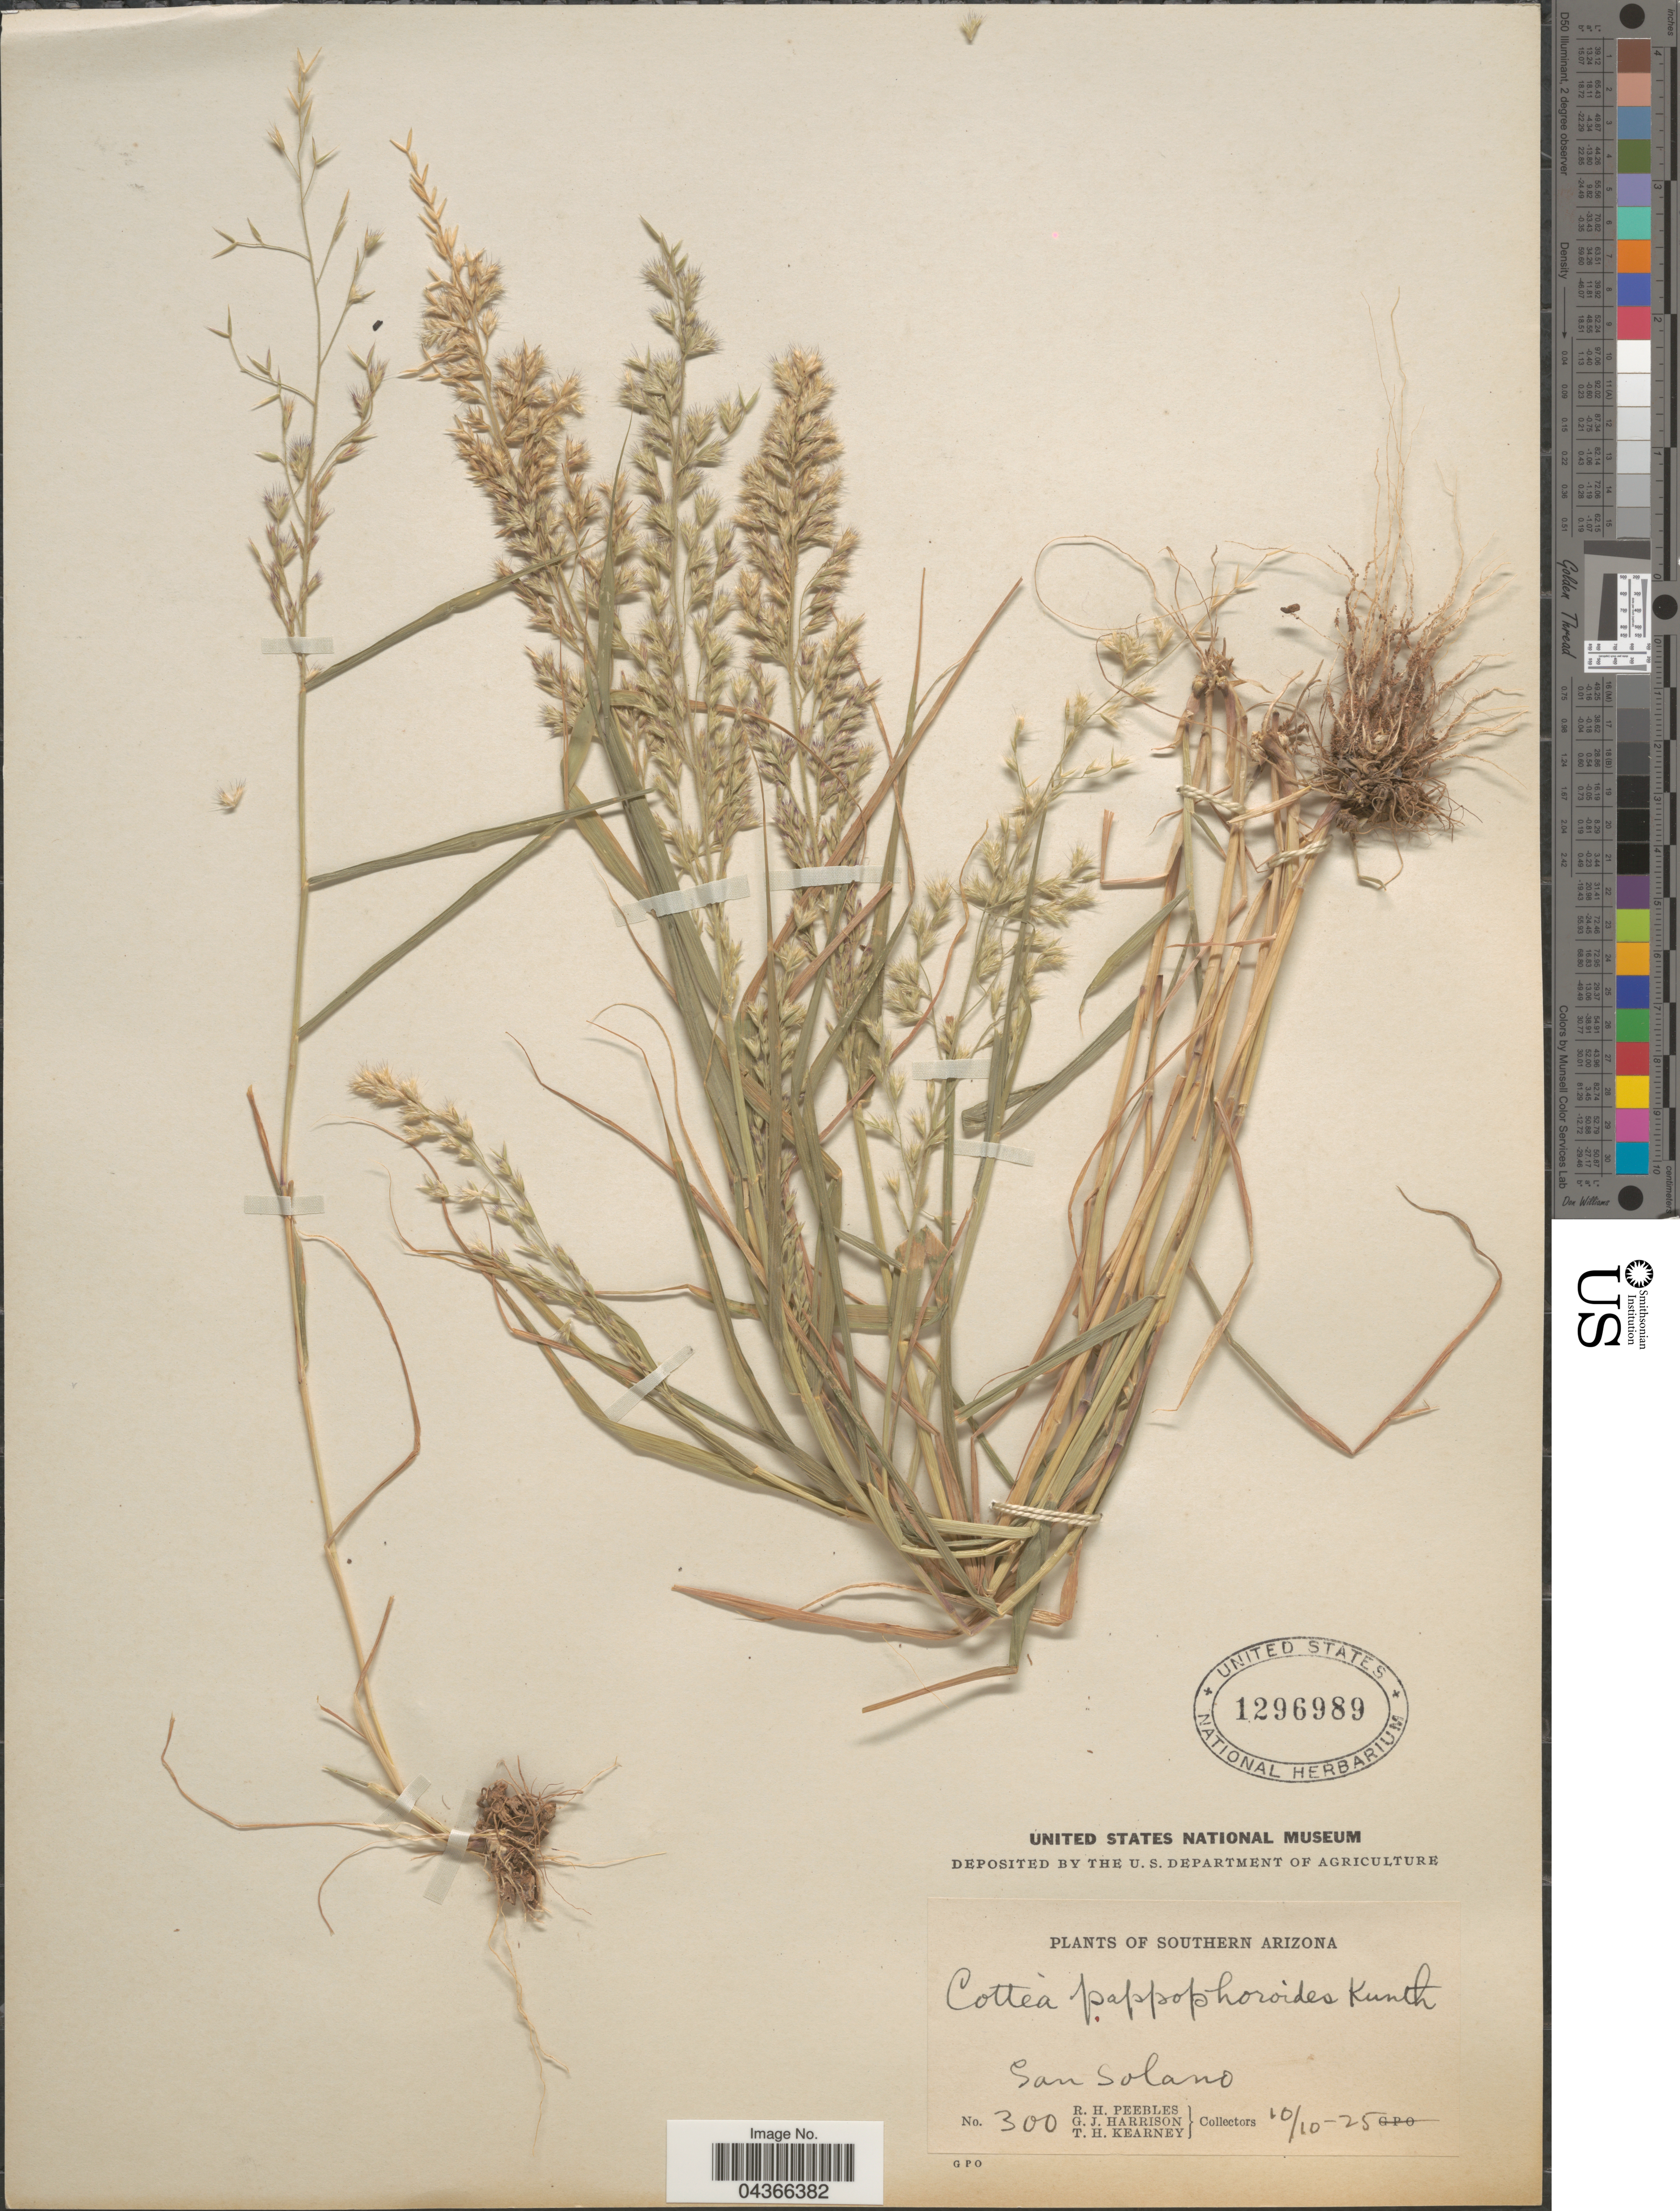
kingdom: Plantae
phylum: Tracheophyta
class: Liliopsida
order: Poales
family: Poaceae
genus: Cottea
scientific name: Cottea pappophoroides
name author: Kunth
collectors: R. H. Peebles, G. J. Harrison & T. H. Kearney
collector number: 300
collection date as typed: Transcribed d/m/y: 10/10/25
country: United States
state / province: Arizona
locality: Southern Arizona. San Solano.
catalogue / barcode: US 1296989